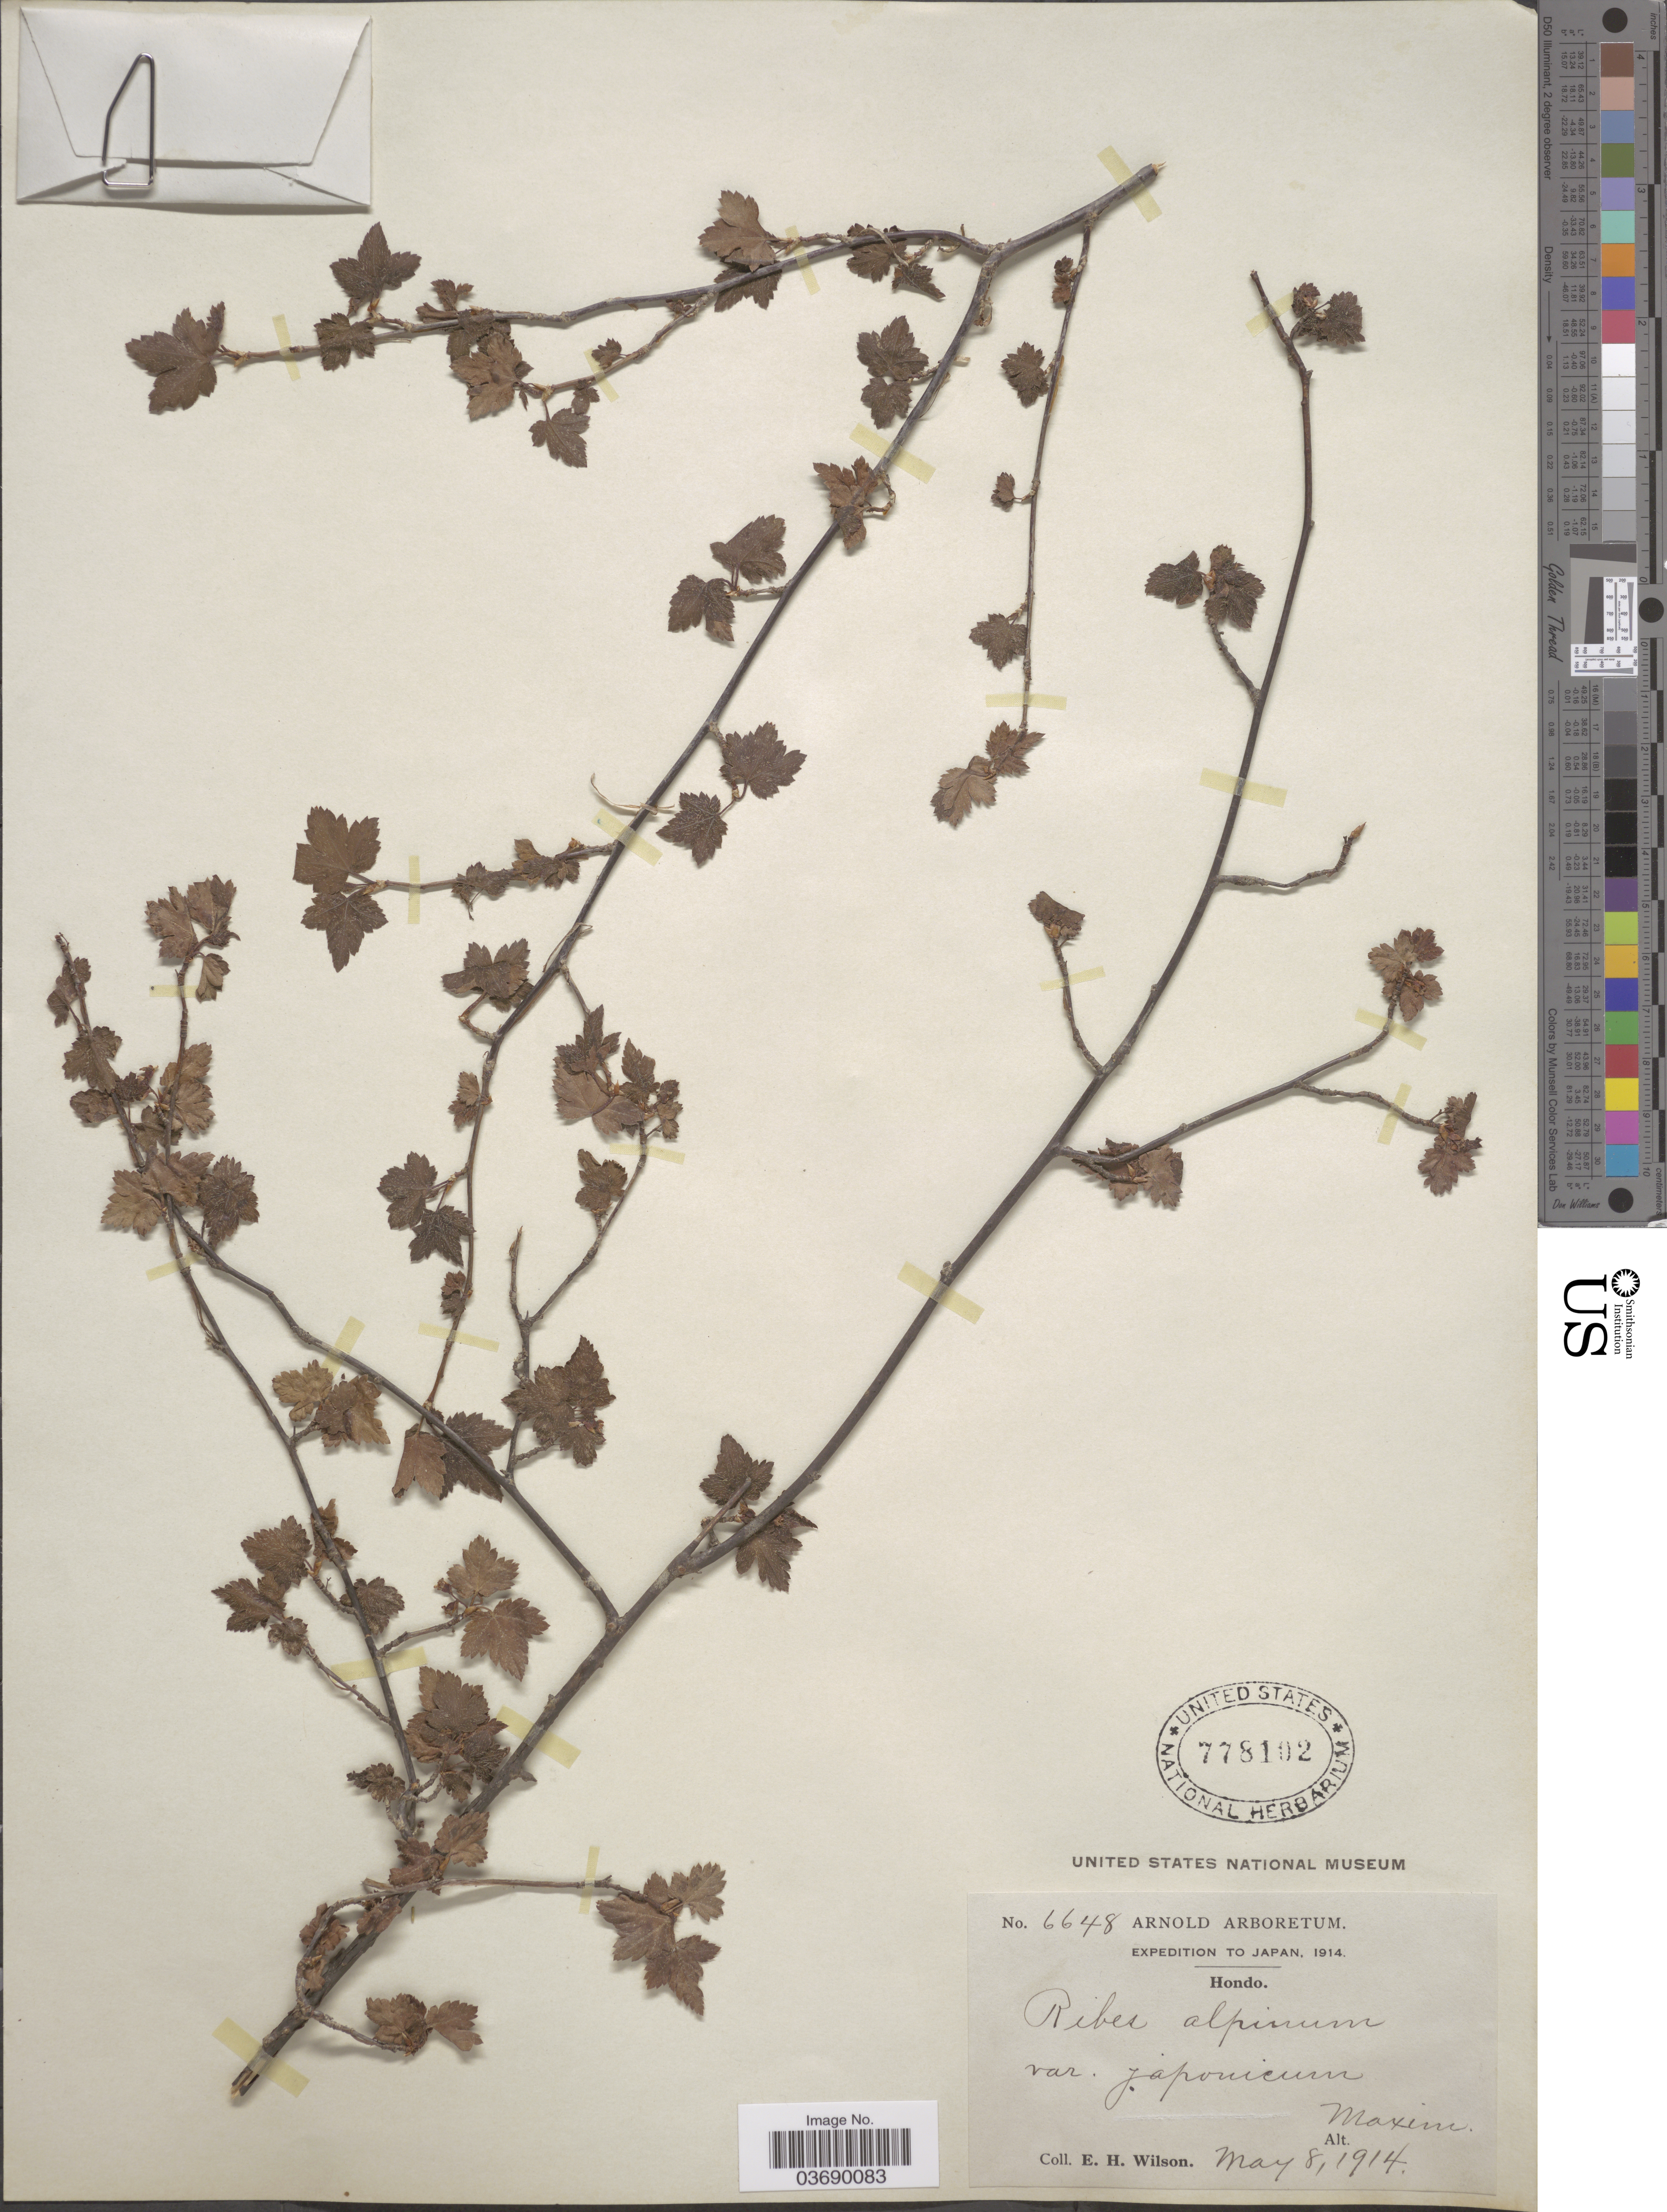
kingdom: Plantae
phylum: Tracheophyta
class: Magnoliopsida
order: Saxifragales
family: Grossulariaceae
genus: Ribes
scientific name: Ribes alpinum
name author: L.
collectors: E. Wilson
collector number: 6648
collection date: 1914-05-08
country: Japan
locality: Hondo.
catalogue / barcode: US 778102